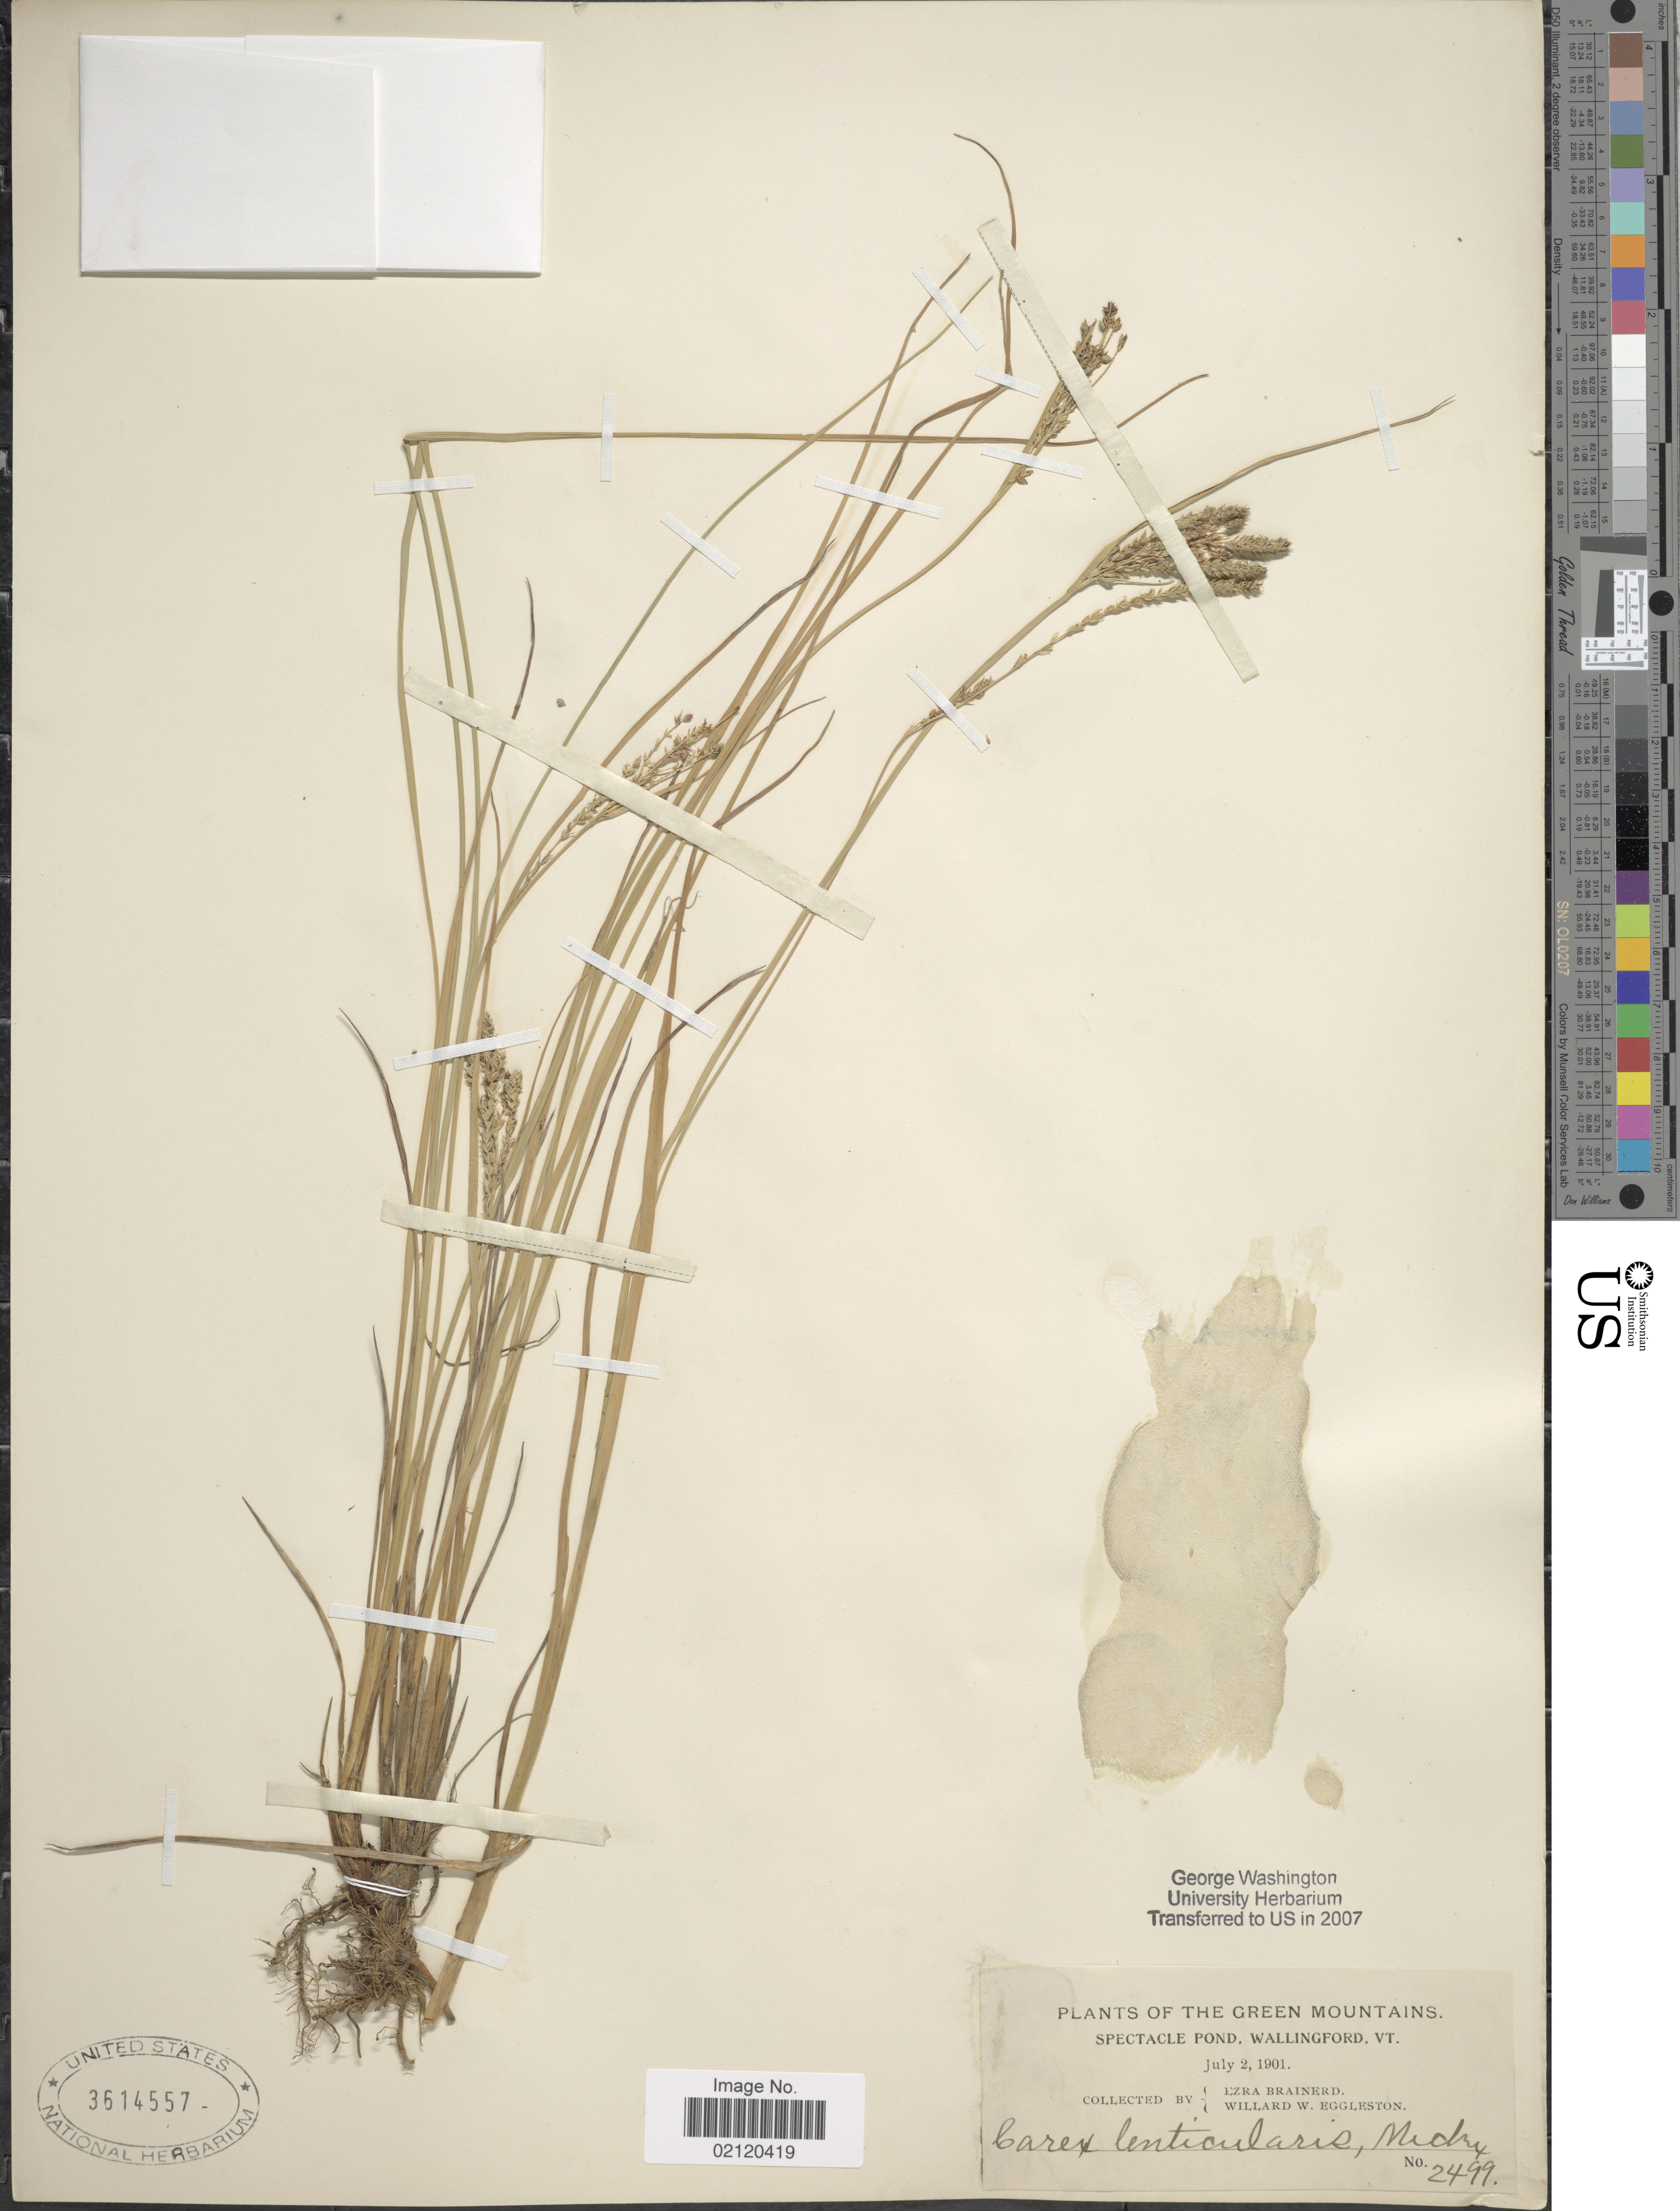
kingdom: Plantae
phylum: Tracheophyta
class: Liliopsida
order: Poales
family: Cyperaceae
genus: Carex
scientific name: Carex lenticularis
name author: Michx.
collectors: E. Brainerd & W. W. Eggleston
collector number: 2499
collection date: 1901-07-02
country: United States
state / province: Vermont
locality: The Green Mountains, Spectacle Pond, Wallingford, VT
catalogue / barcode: US 3614557